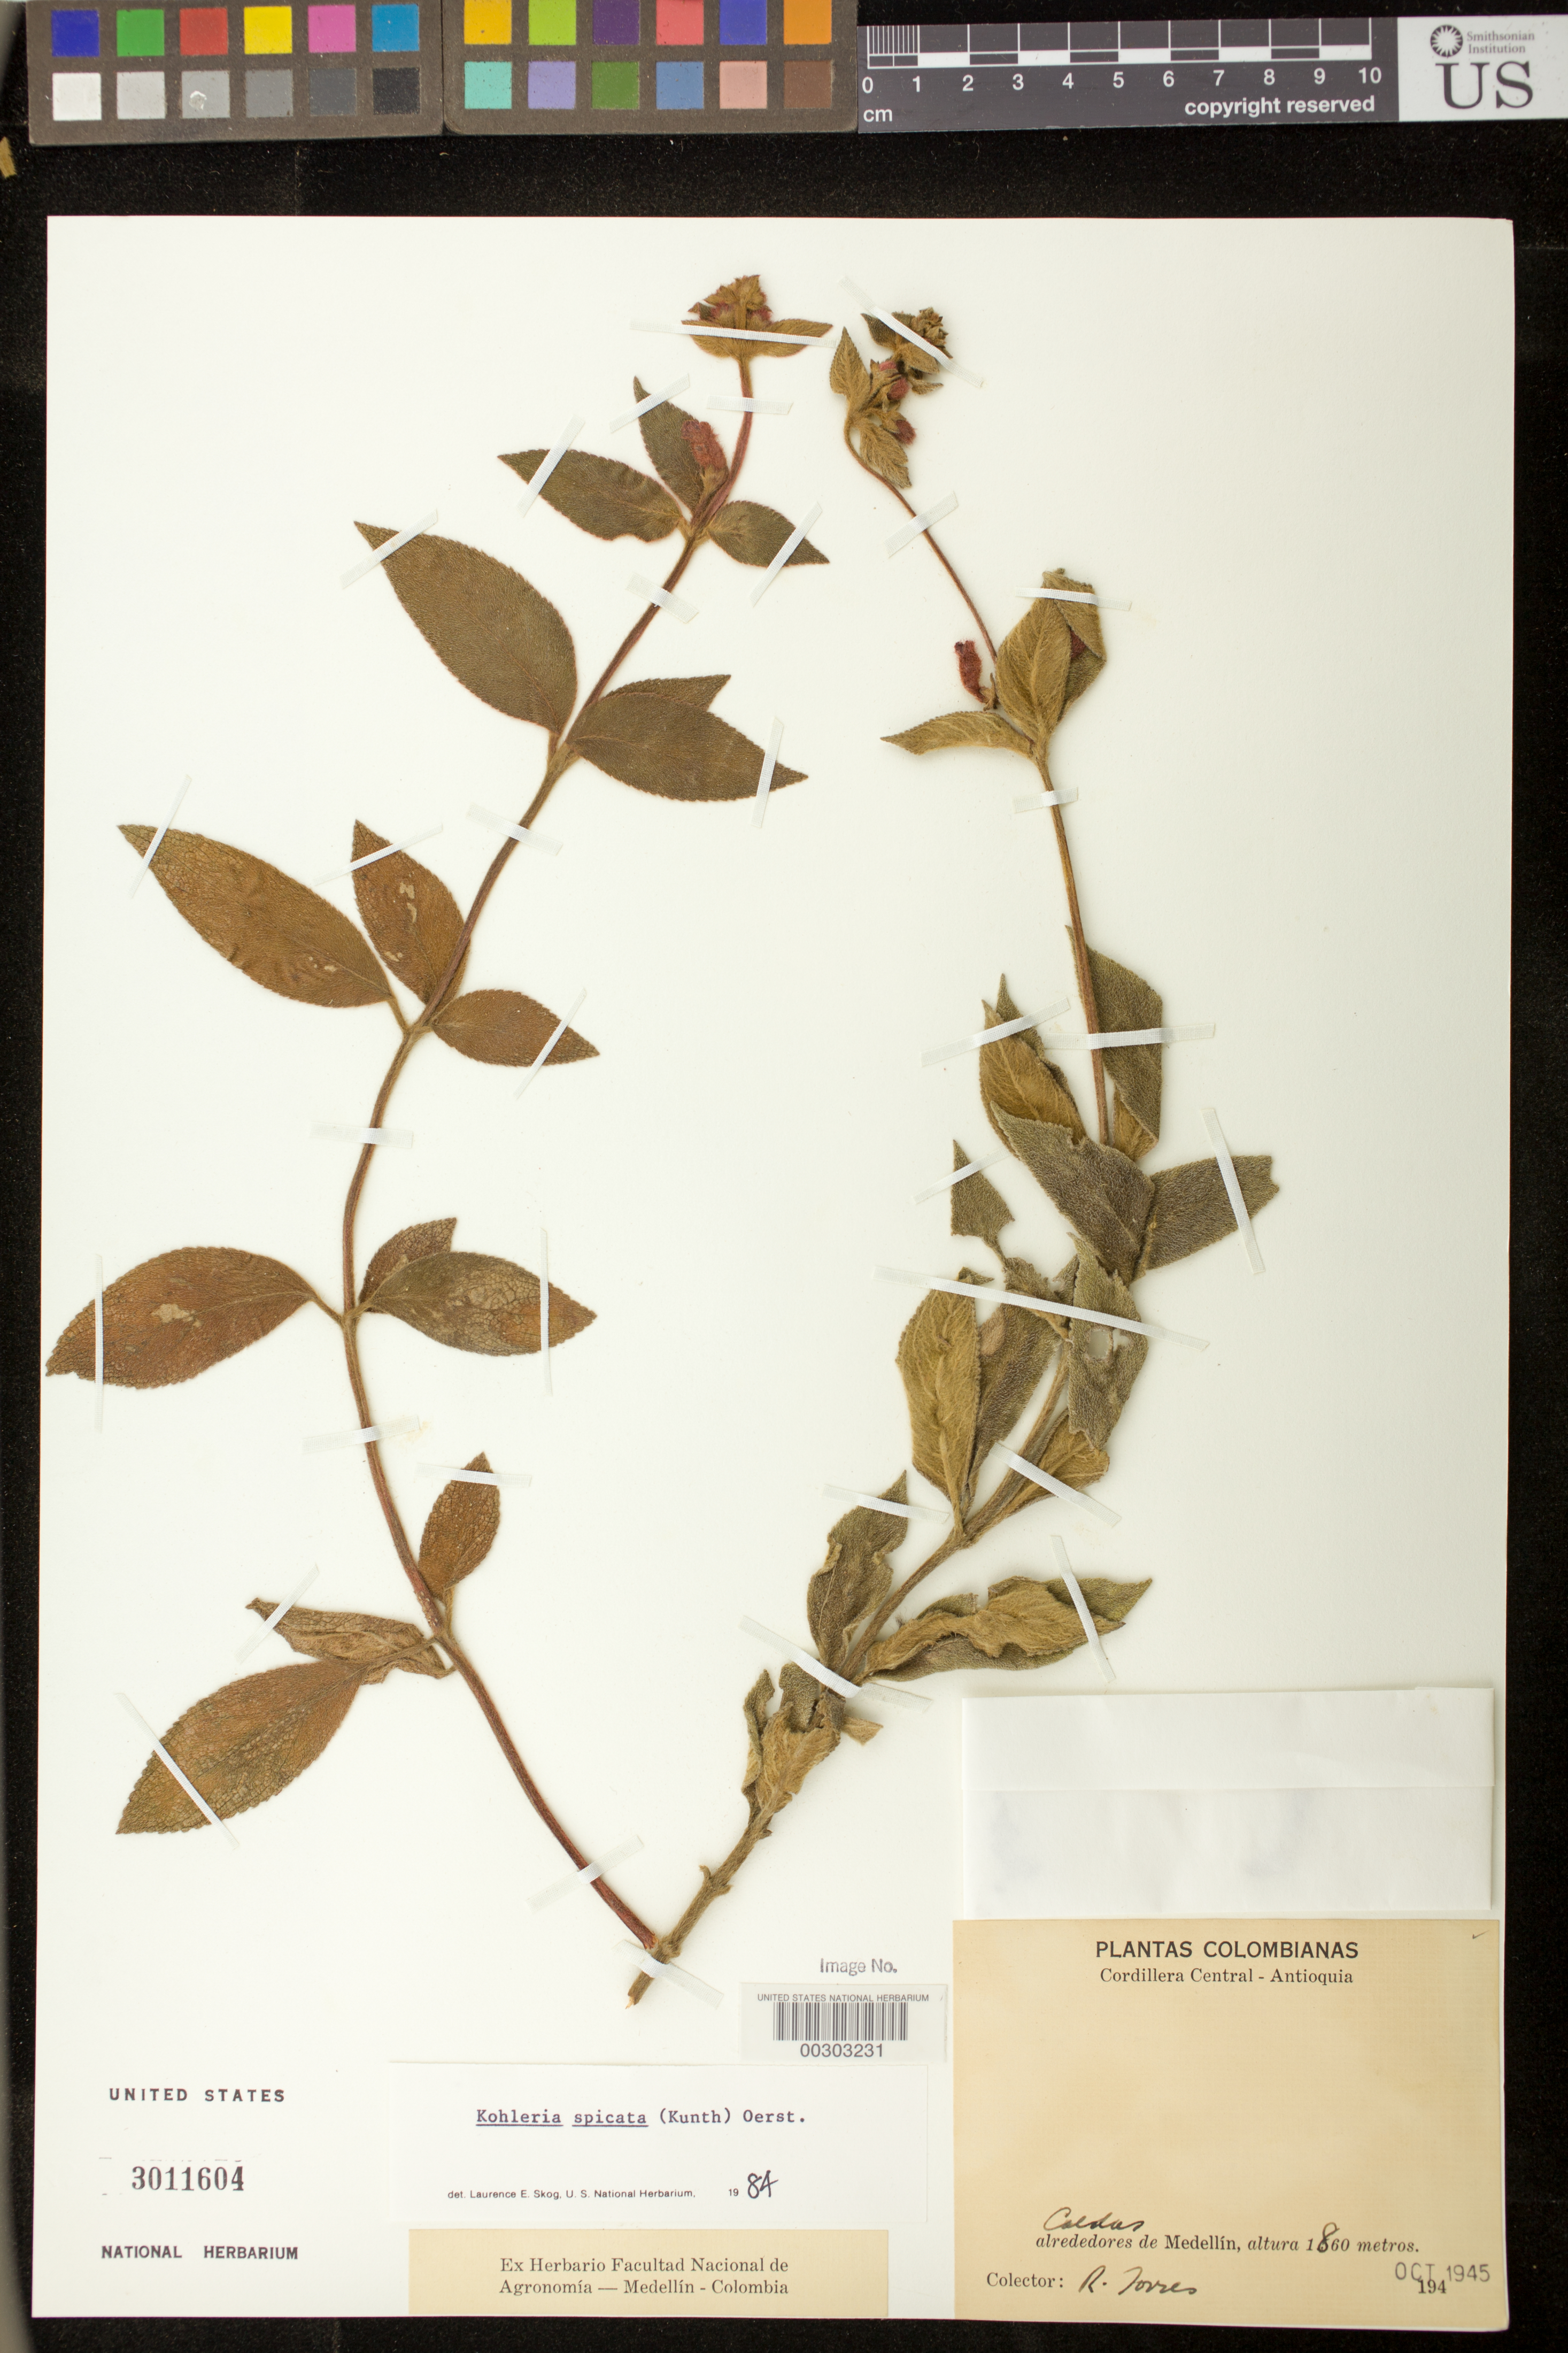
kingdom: Plantae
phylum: Tracheophyta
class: Magnoliopsida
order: Lamiales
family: Gesneriaceae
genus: Kohleria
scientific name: Kohleria spicata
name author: (Kunth) Oerst.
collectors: R. A. Torres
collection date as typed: Oct 1945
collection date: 1945-10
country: Colombia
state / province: Antioquia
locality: Cordillera Central, Caldas, environs of Medellin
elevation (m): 1860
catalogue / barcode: US 3011604